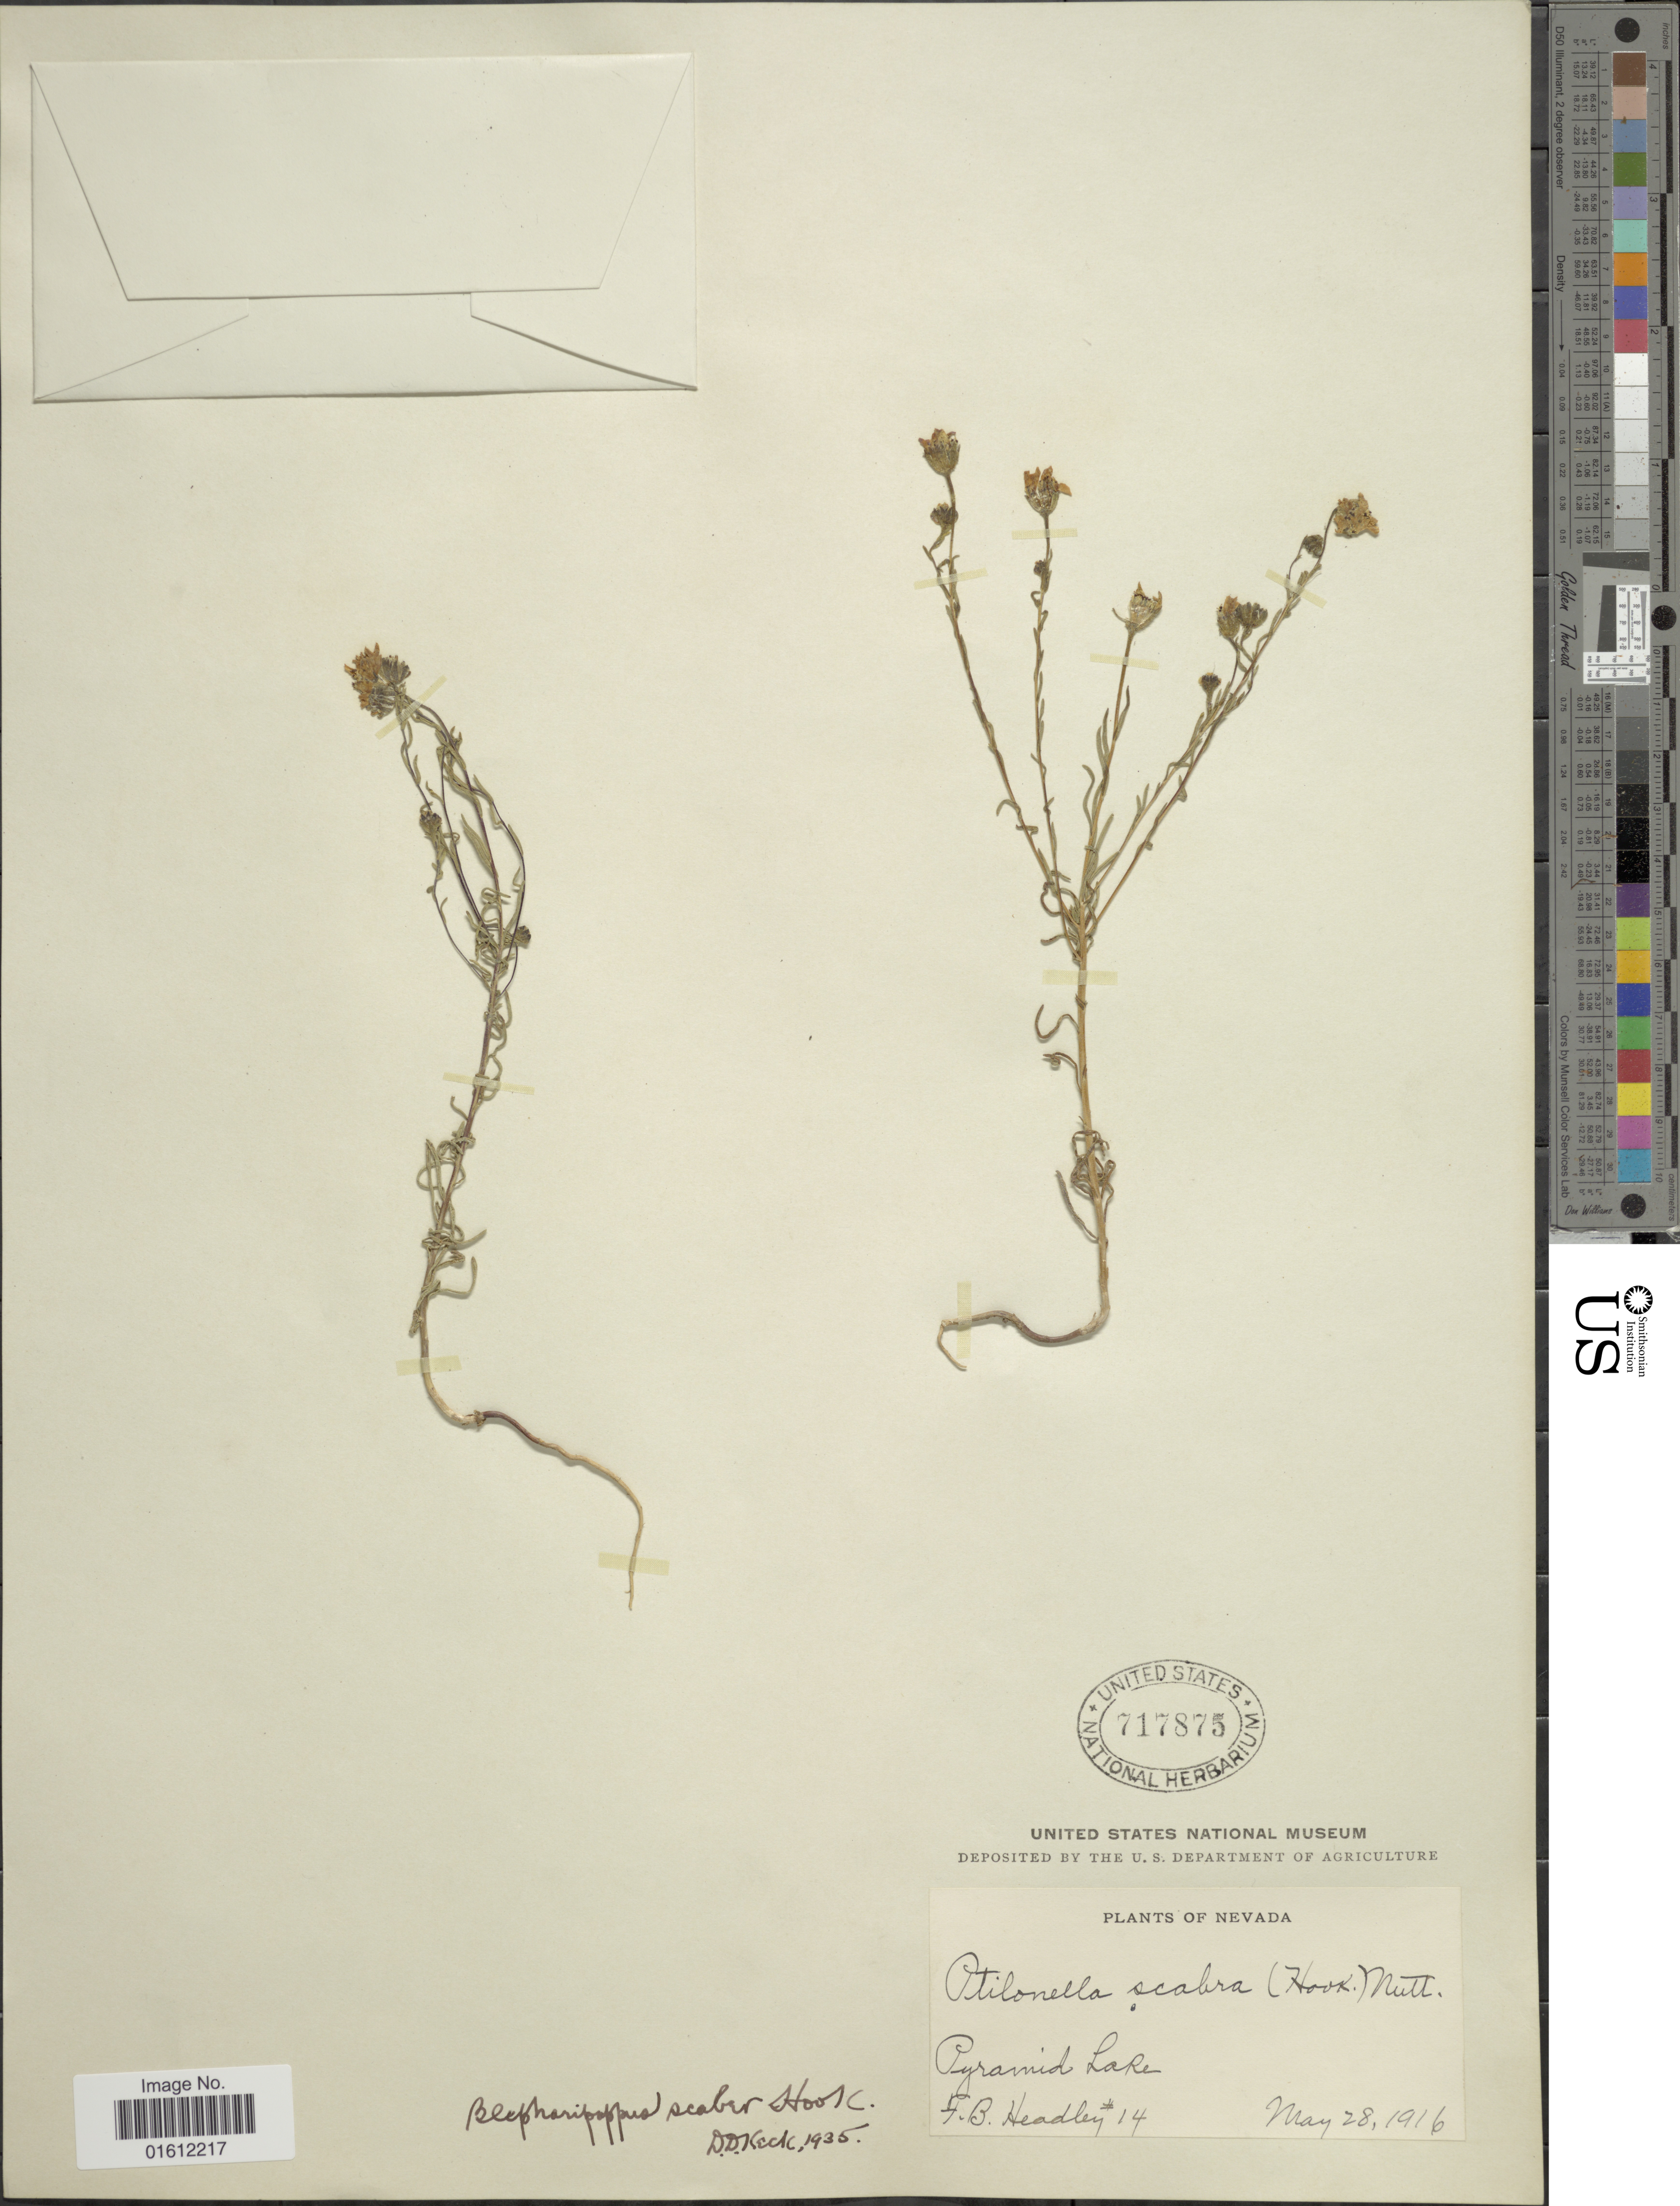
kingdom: Plantae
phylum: Tracheophyta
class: Magnoliopsida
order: Asterales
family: Asteraceae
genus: Blepharipappus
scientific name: Blepharipappus scaber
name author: Hook.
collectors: F. B. Headley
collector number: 14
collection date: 1916-05-28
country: United States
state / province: Nevada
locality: Pyramid Lake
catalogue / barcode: US 717875